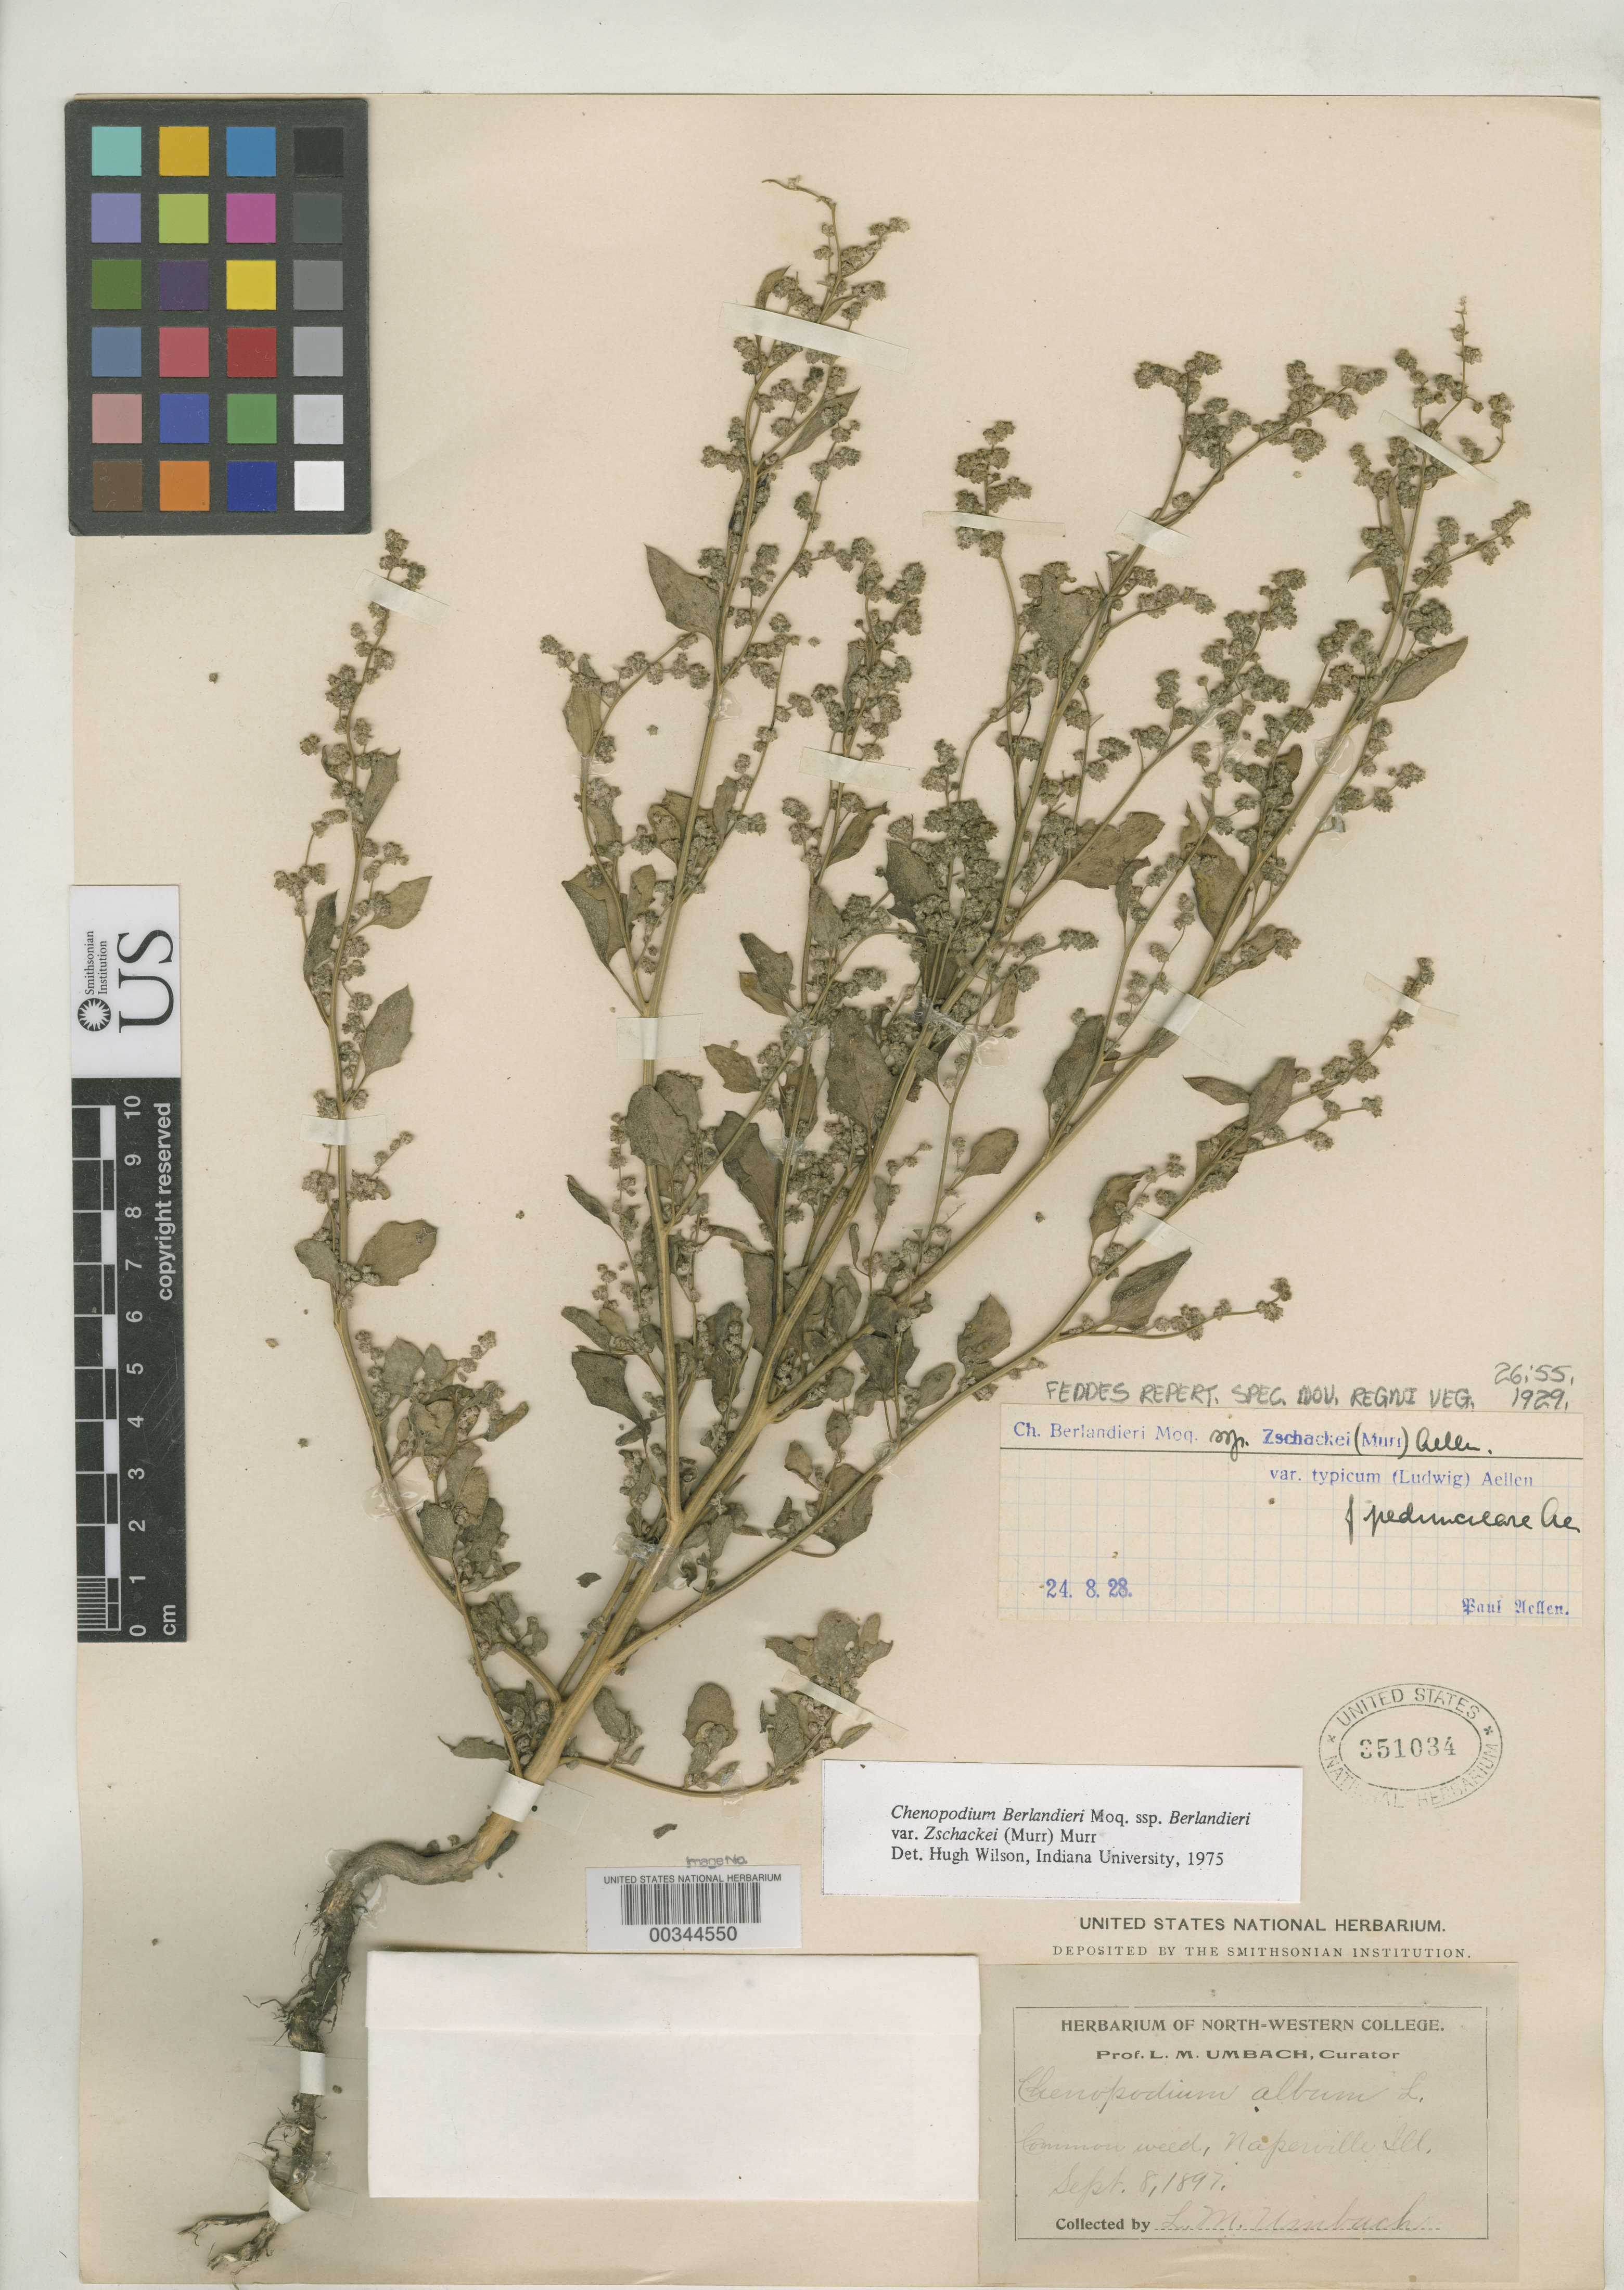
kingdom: Plantae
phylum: Tracheophyta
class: Magnoliopsida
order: Caryophyllales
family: Amaranthaceae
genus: Chenopodium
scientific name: Chenopodium berlandieri f. pedunculare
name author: Aellen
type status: Syntype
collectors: L. M. Umbach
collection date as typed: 08 Sep 1897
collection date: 1897-09-08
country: United States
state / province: Illinois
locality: Naperville.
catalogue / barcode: US 3511034